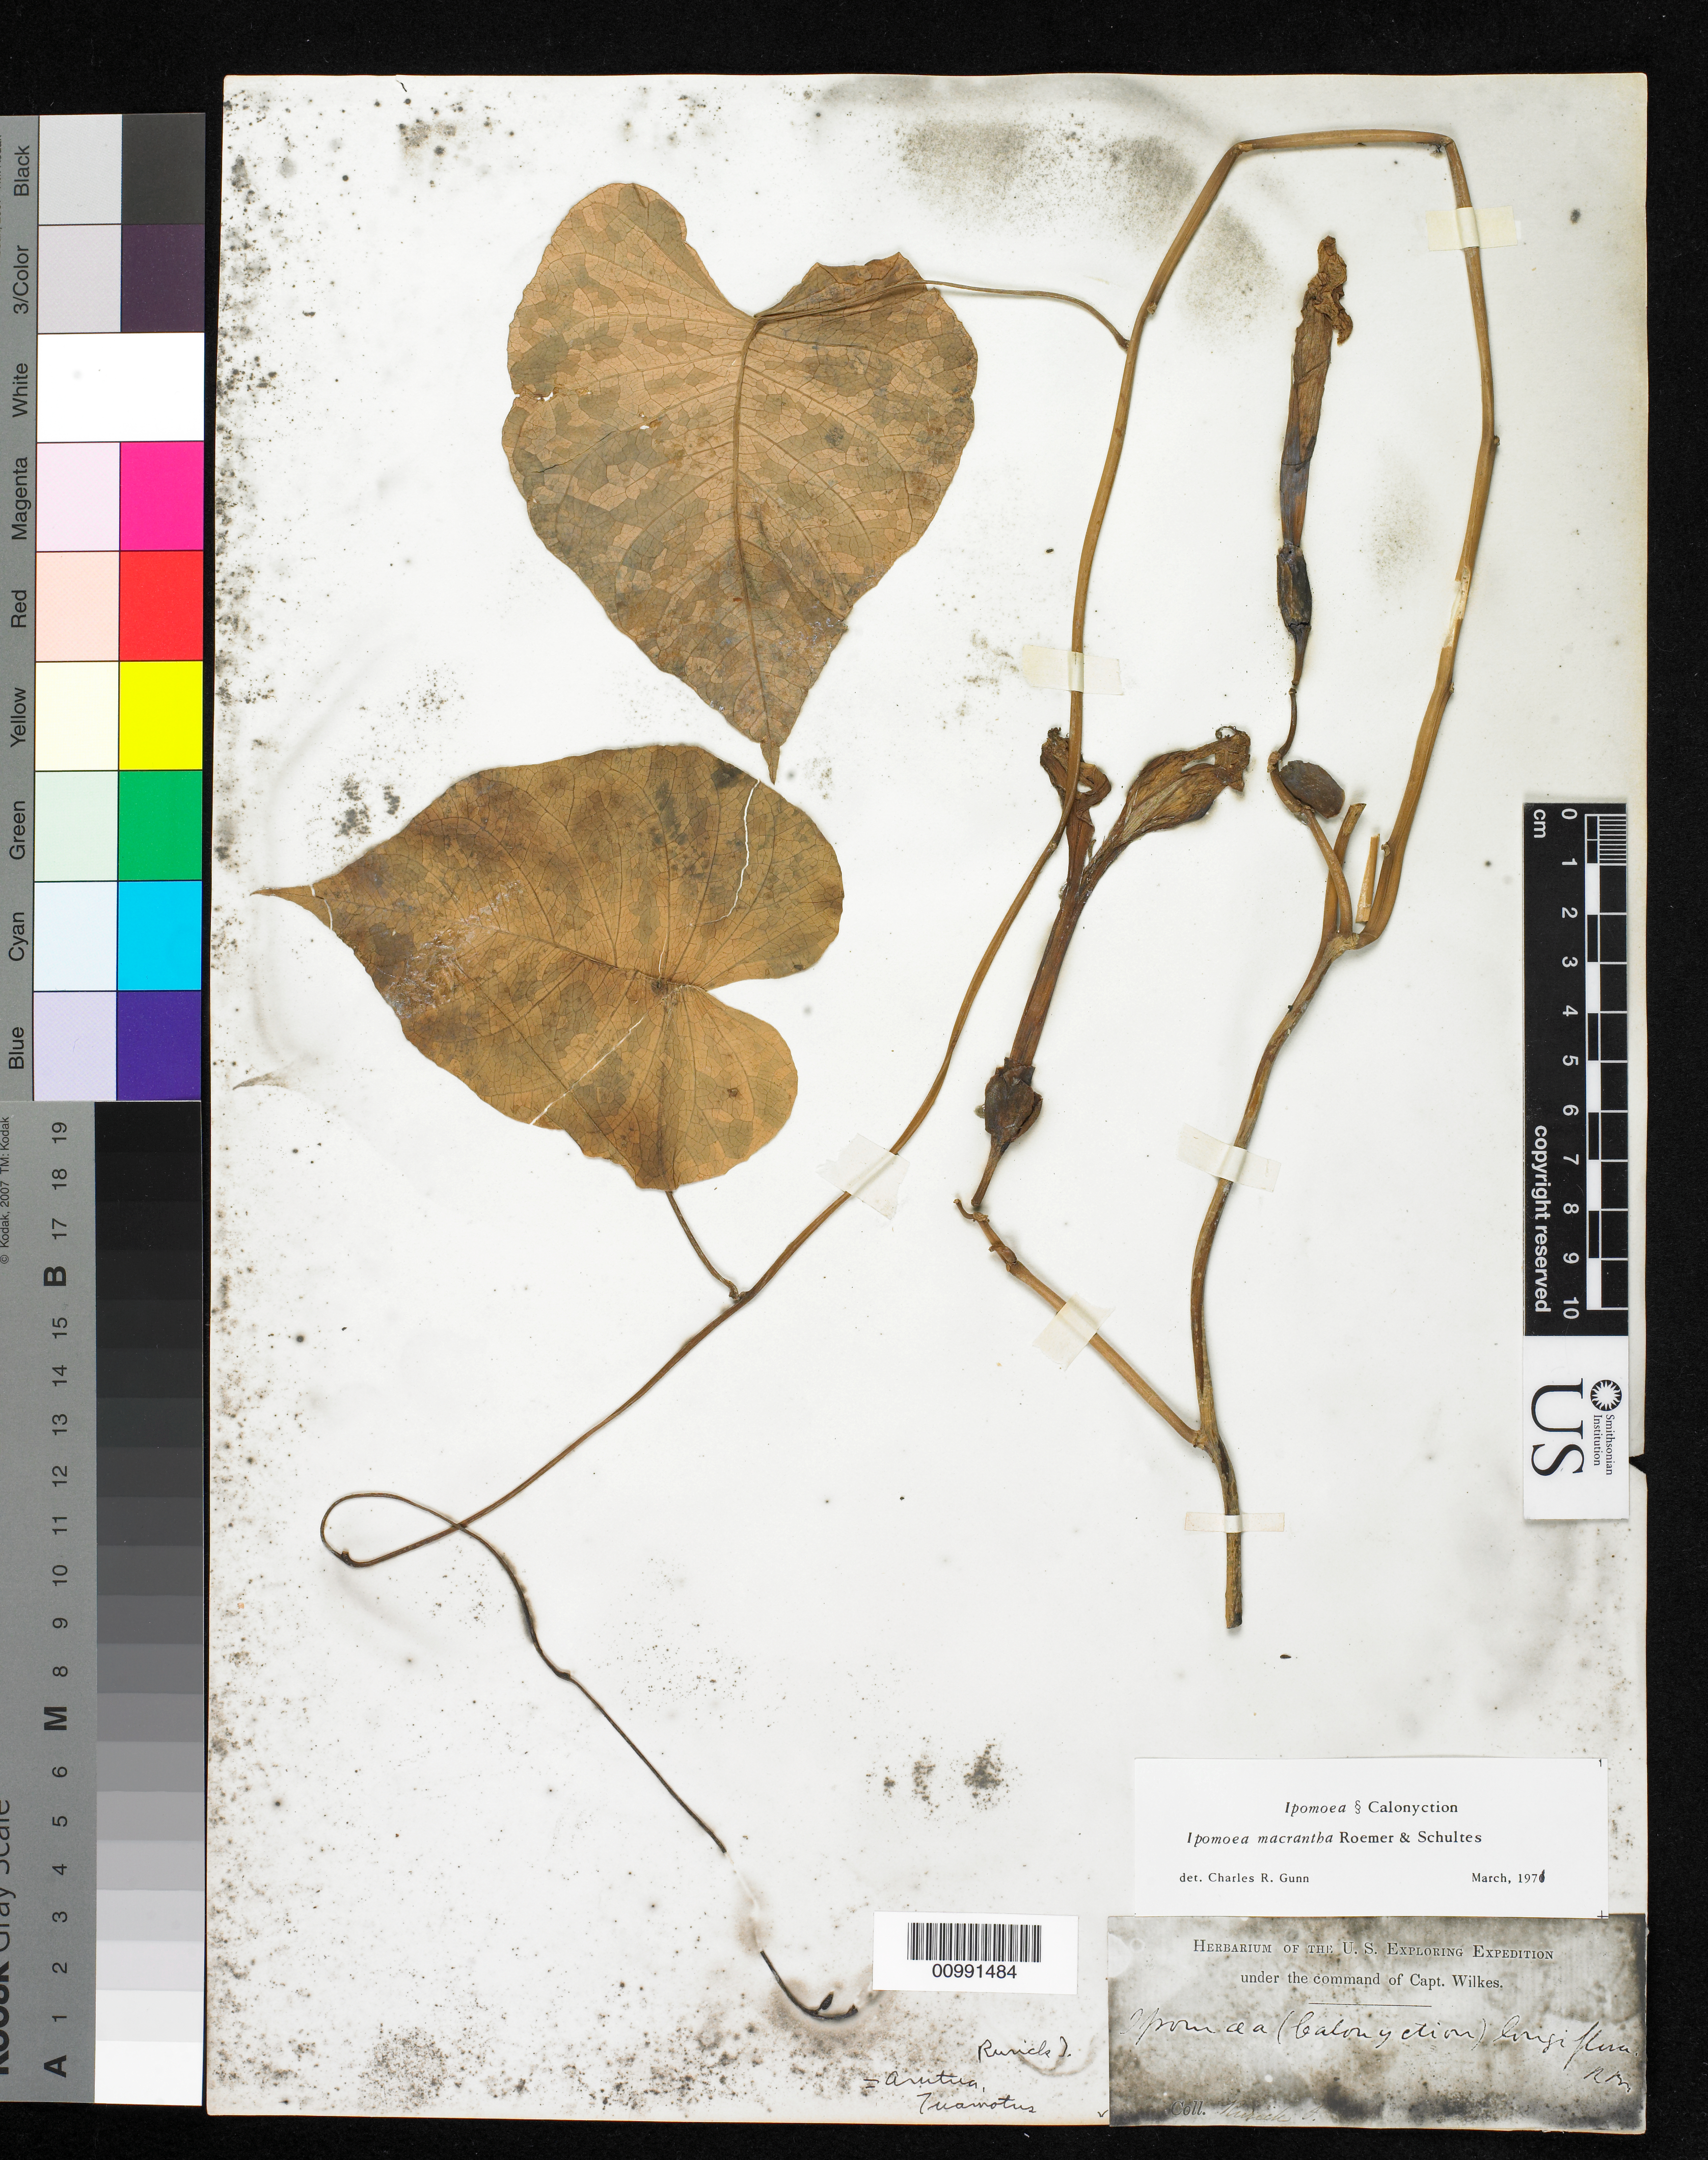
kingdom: Plantae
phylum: Tracheophyta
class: Magnoliopsida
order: Solanales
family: Convolvulaceae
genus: Ipomoea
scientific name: Ipomoea violacea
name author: L.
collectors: Wilkes Explor. Exped.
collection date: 1838/1842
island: Rurich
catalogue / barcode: US 98603